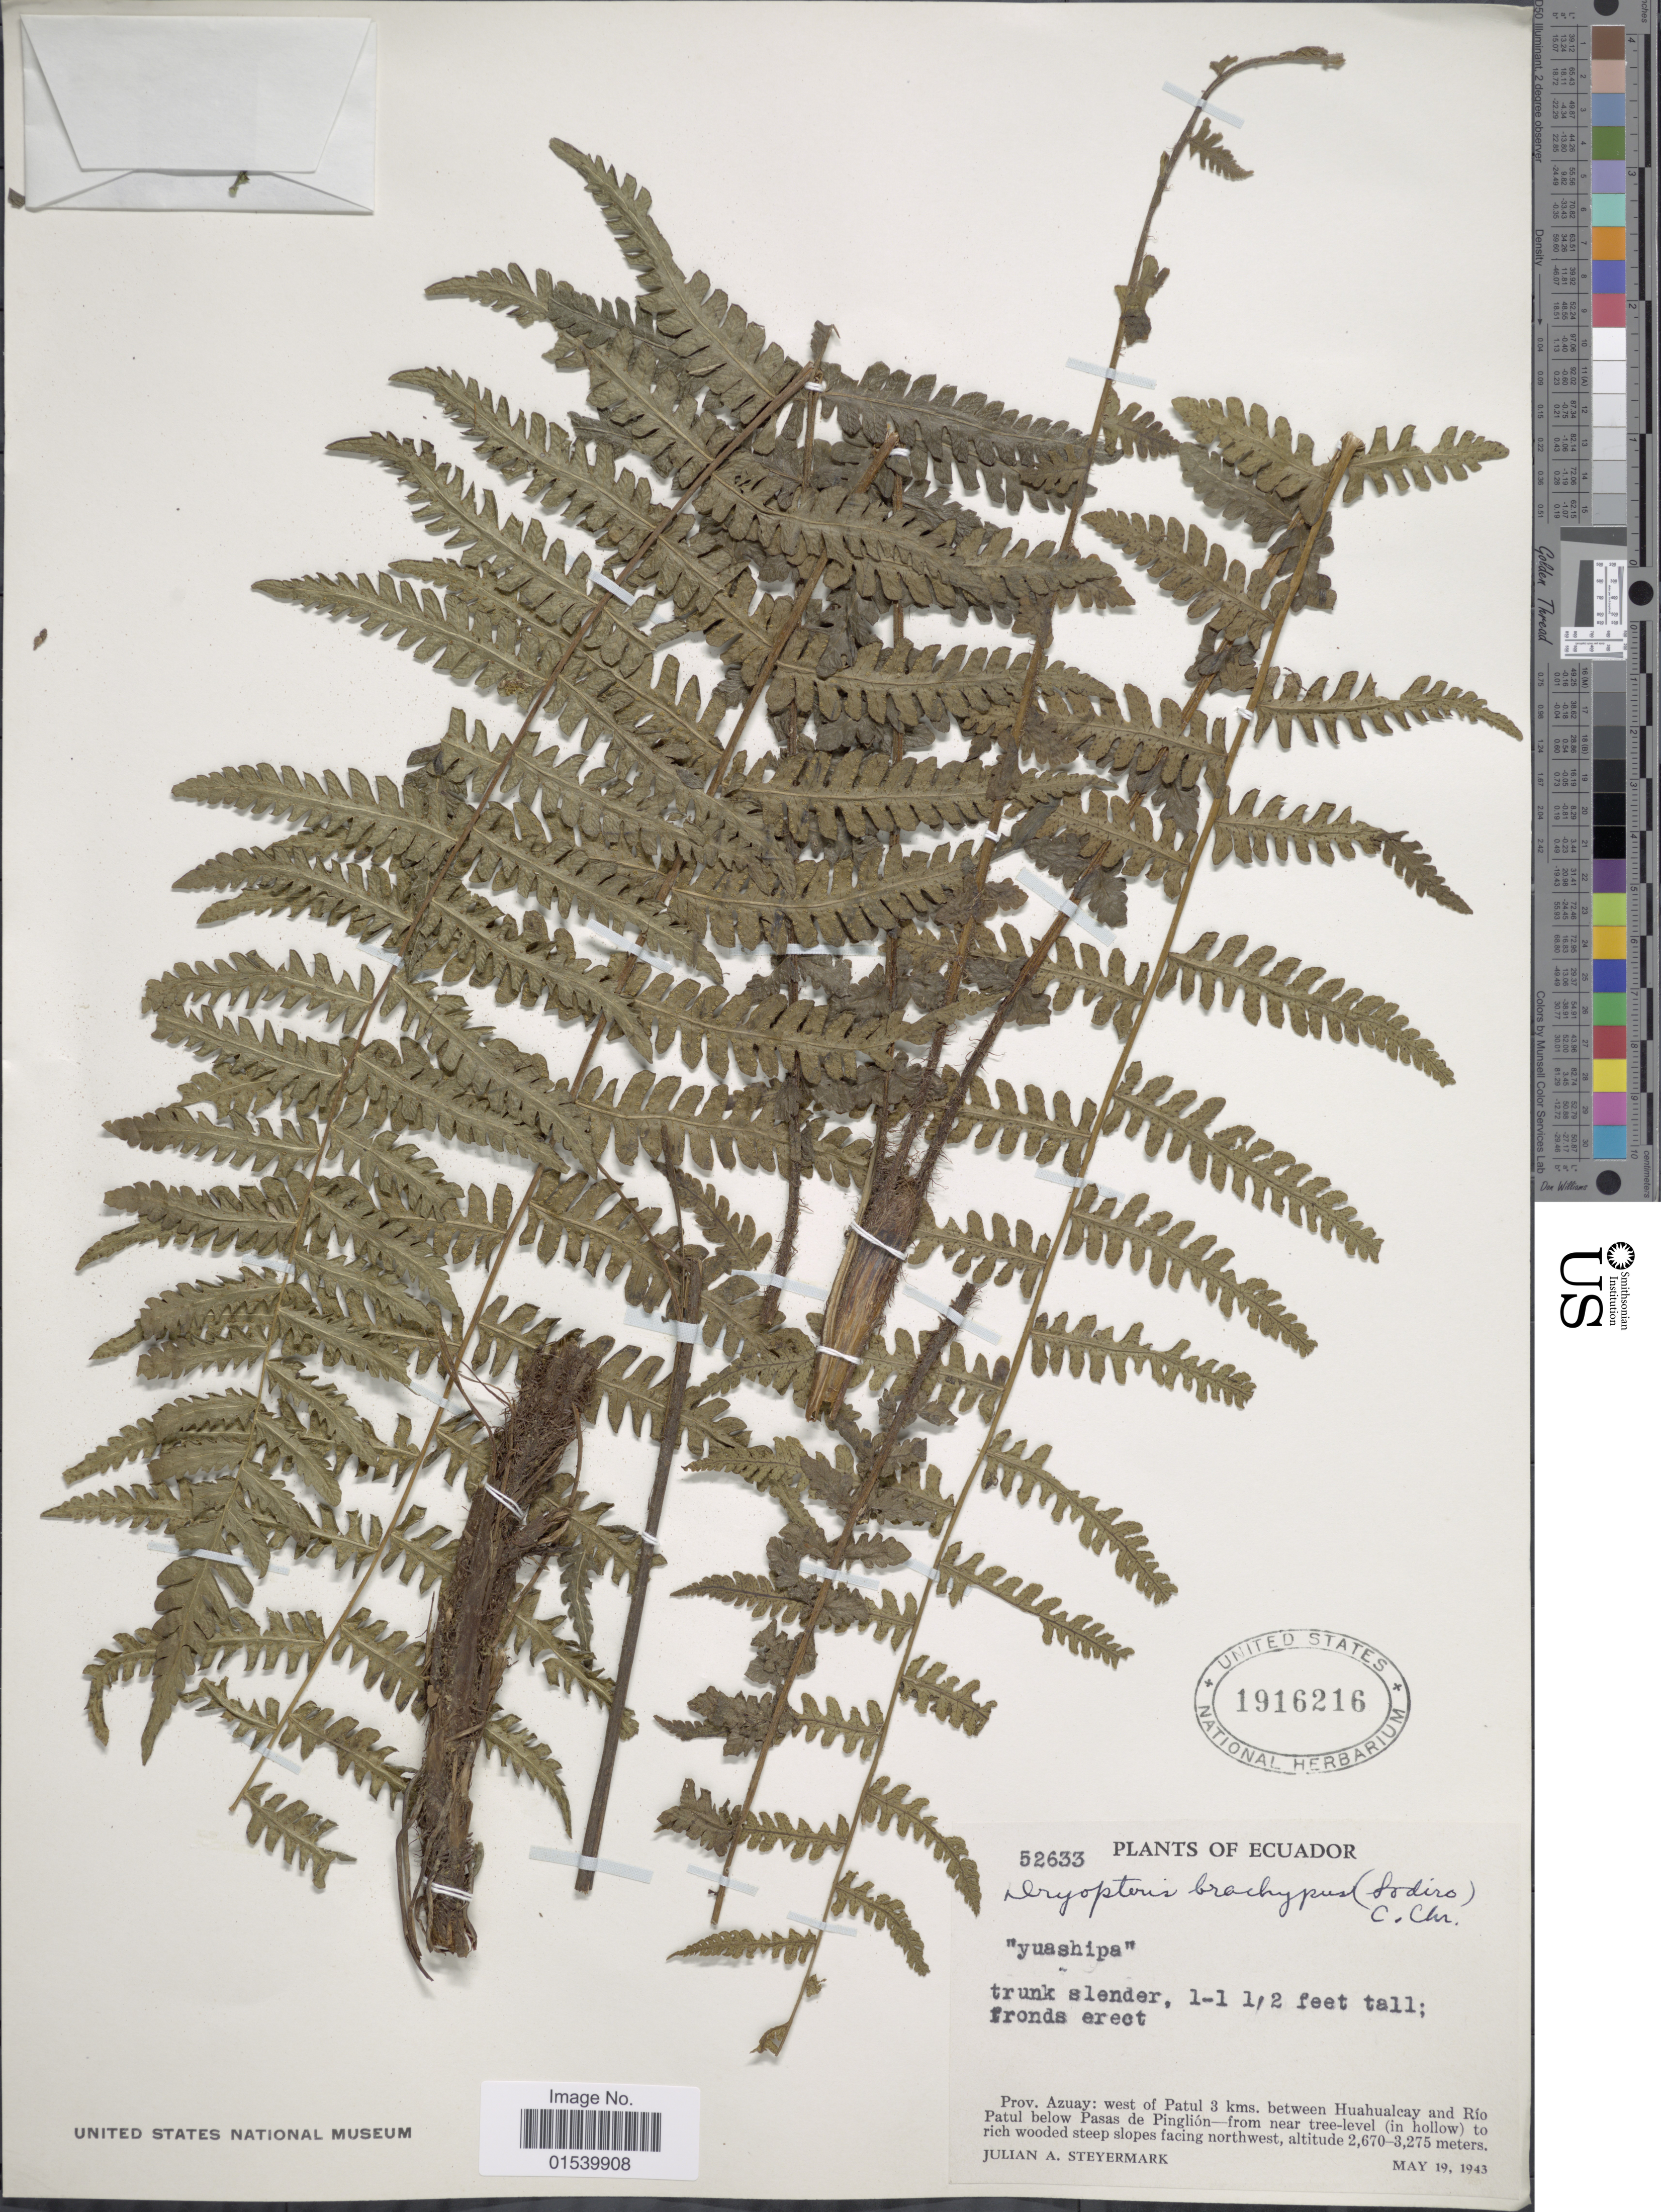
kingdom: Plantae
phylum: Tracheophyta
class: Polypodiopsida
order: Polypodiales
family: Thelypteridaceae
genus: Amauropelta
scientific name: Amauropelta brachypus (Sodiro) comb. nov., ined. 2015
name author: (Sodiro)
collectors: J. Steyermark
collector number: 52633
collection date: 1943-05-19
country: Ecuador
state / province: Azuay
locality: West of Patul 3 kms. between Huahualcay and Río Patul below Pasas de Pinglión-from near tree-level (in hollow) to rich wooded steep slopes facing northwest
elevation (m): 2670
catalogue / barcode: US 1916216